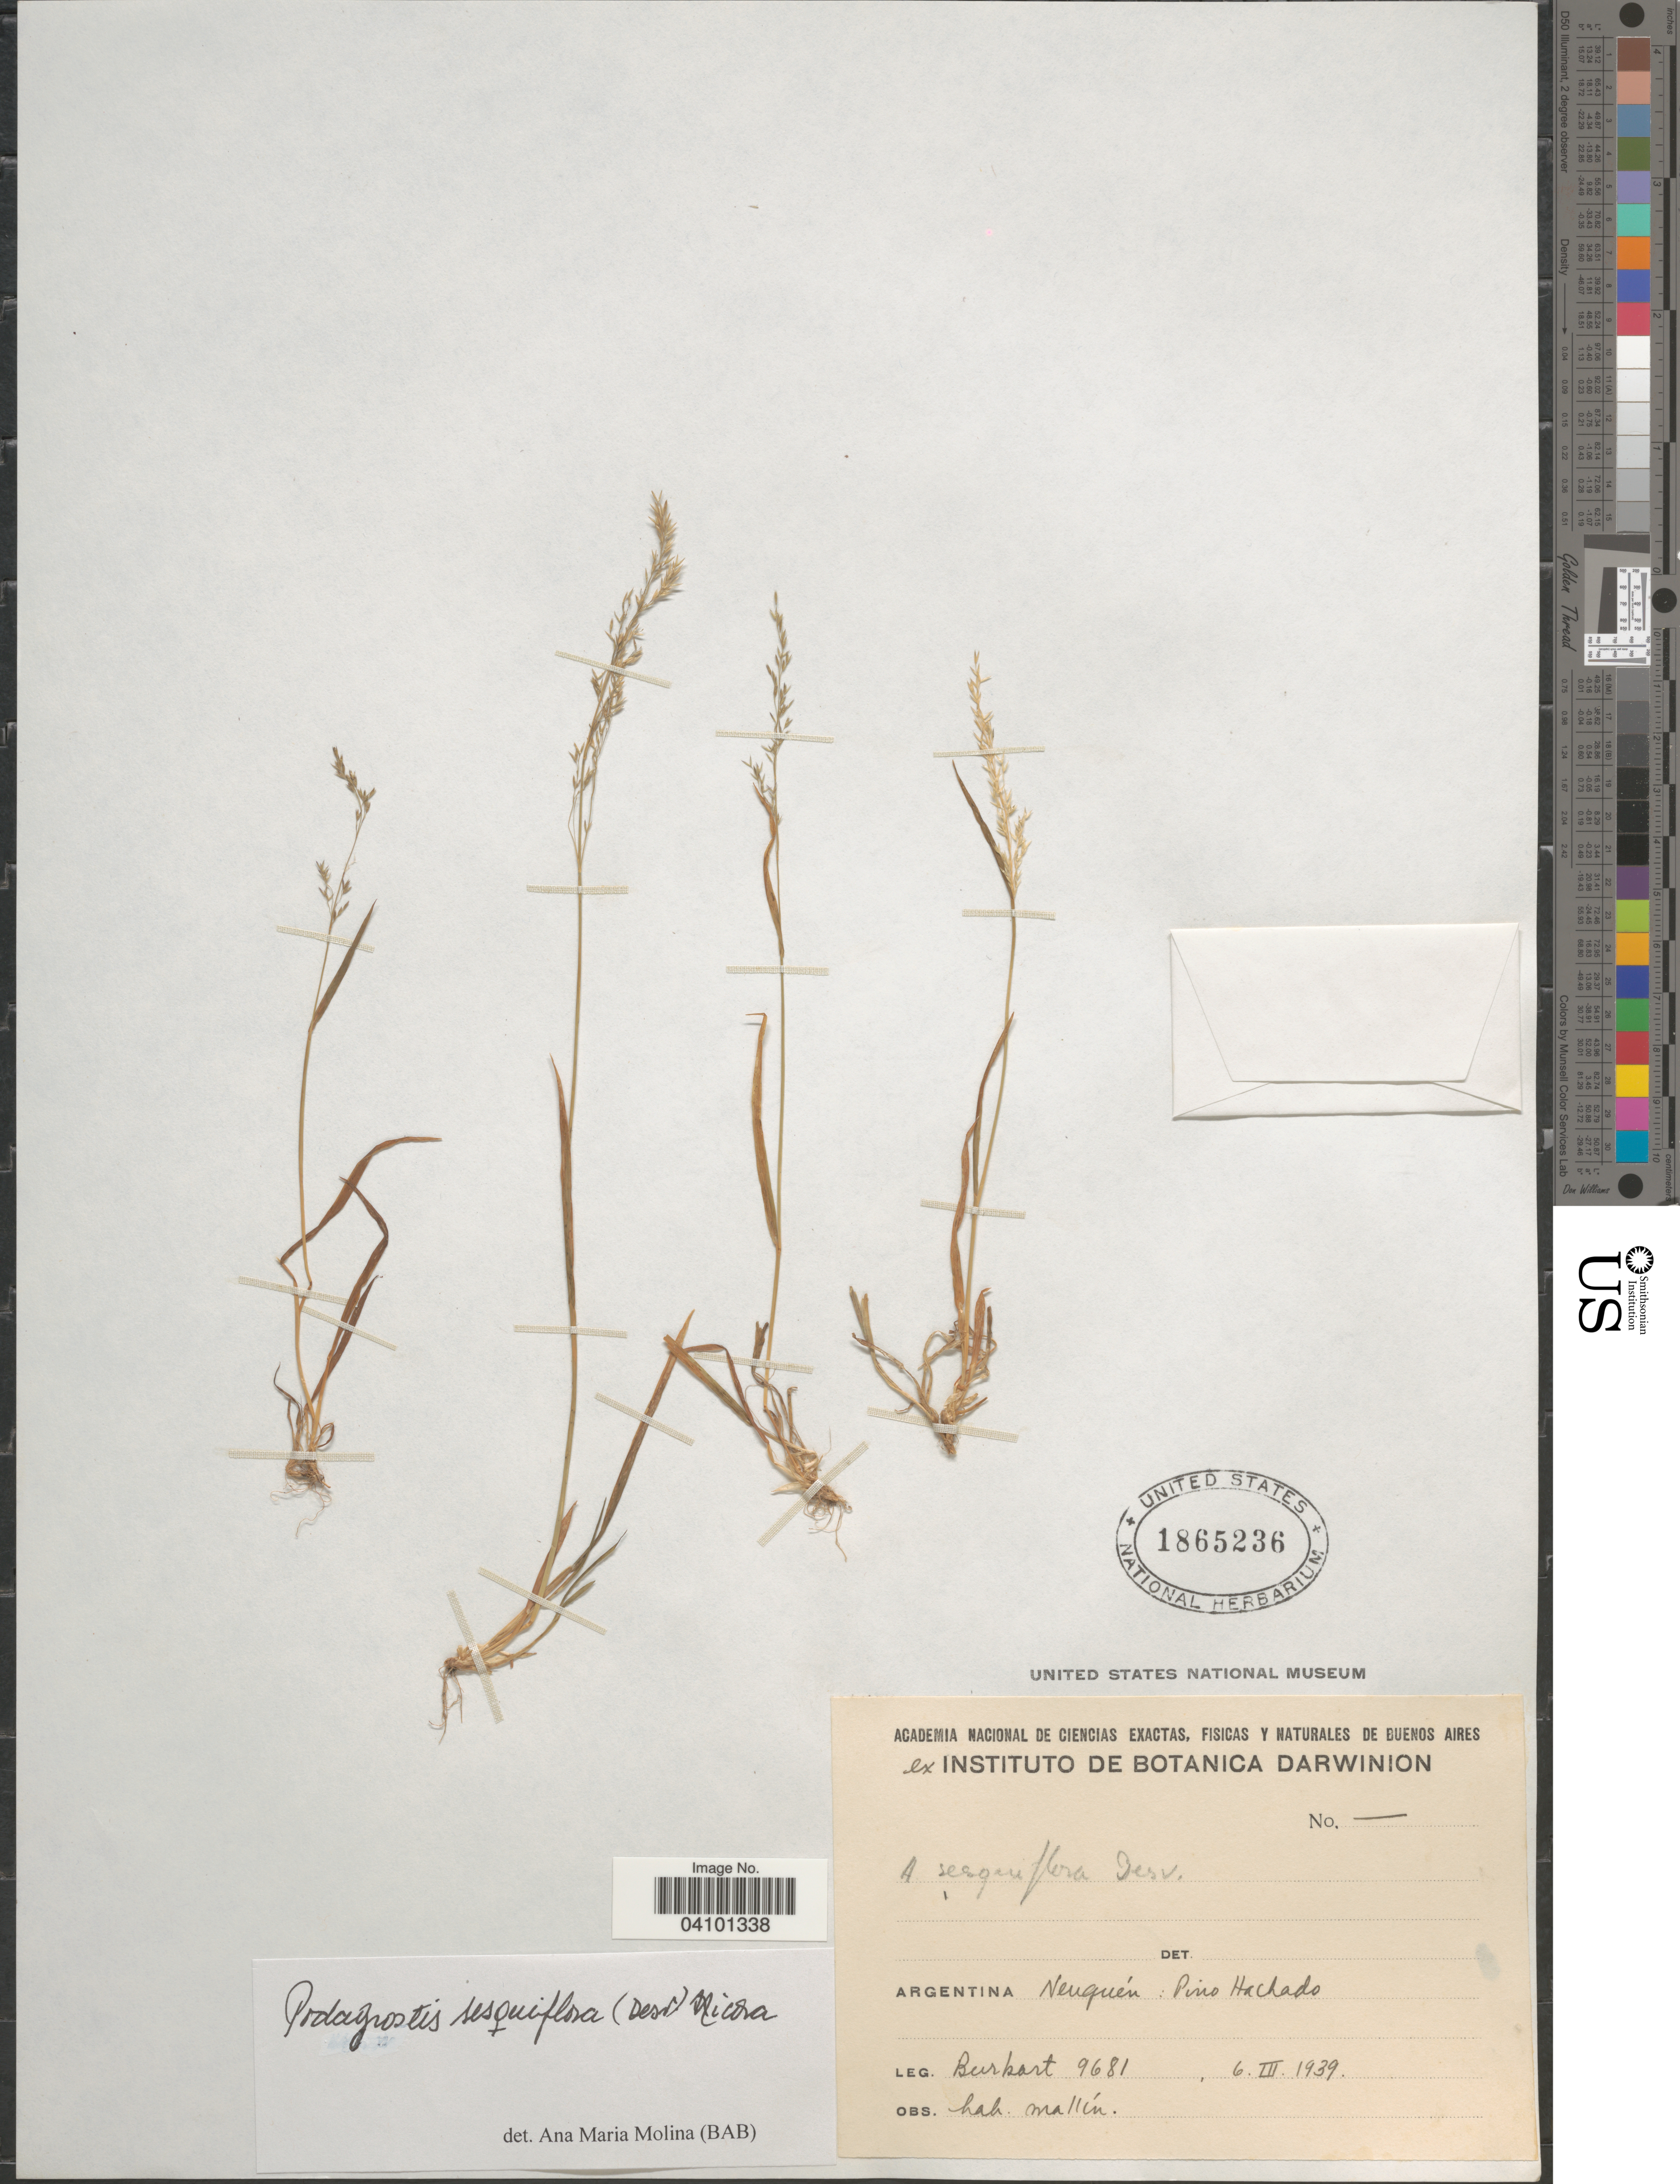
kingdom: Plantae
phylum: Tracheophyta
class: Liliopsida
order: Poales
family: Poaceae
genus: Podagrostis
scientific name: Podagrostis sesquiflora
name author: (É. Desv.) Parodi ex Nicora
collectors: -- Burkart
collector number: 9681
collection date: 1939-03-06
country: Argentina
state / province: Neuquen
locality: Pino Hachado.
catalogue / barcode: US 1865236